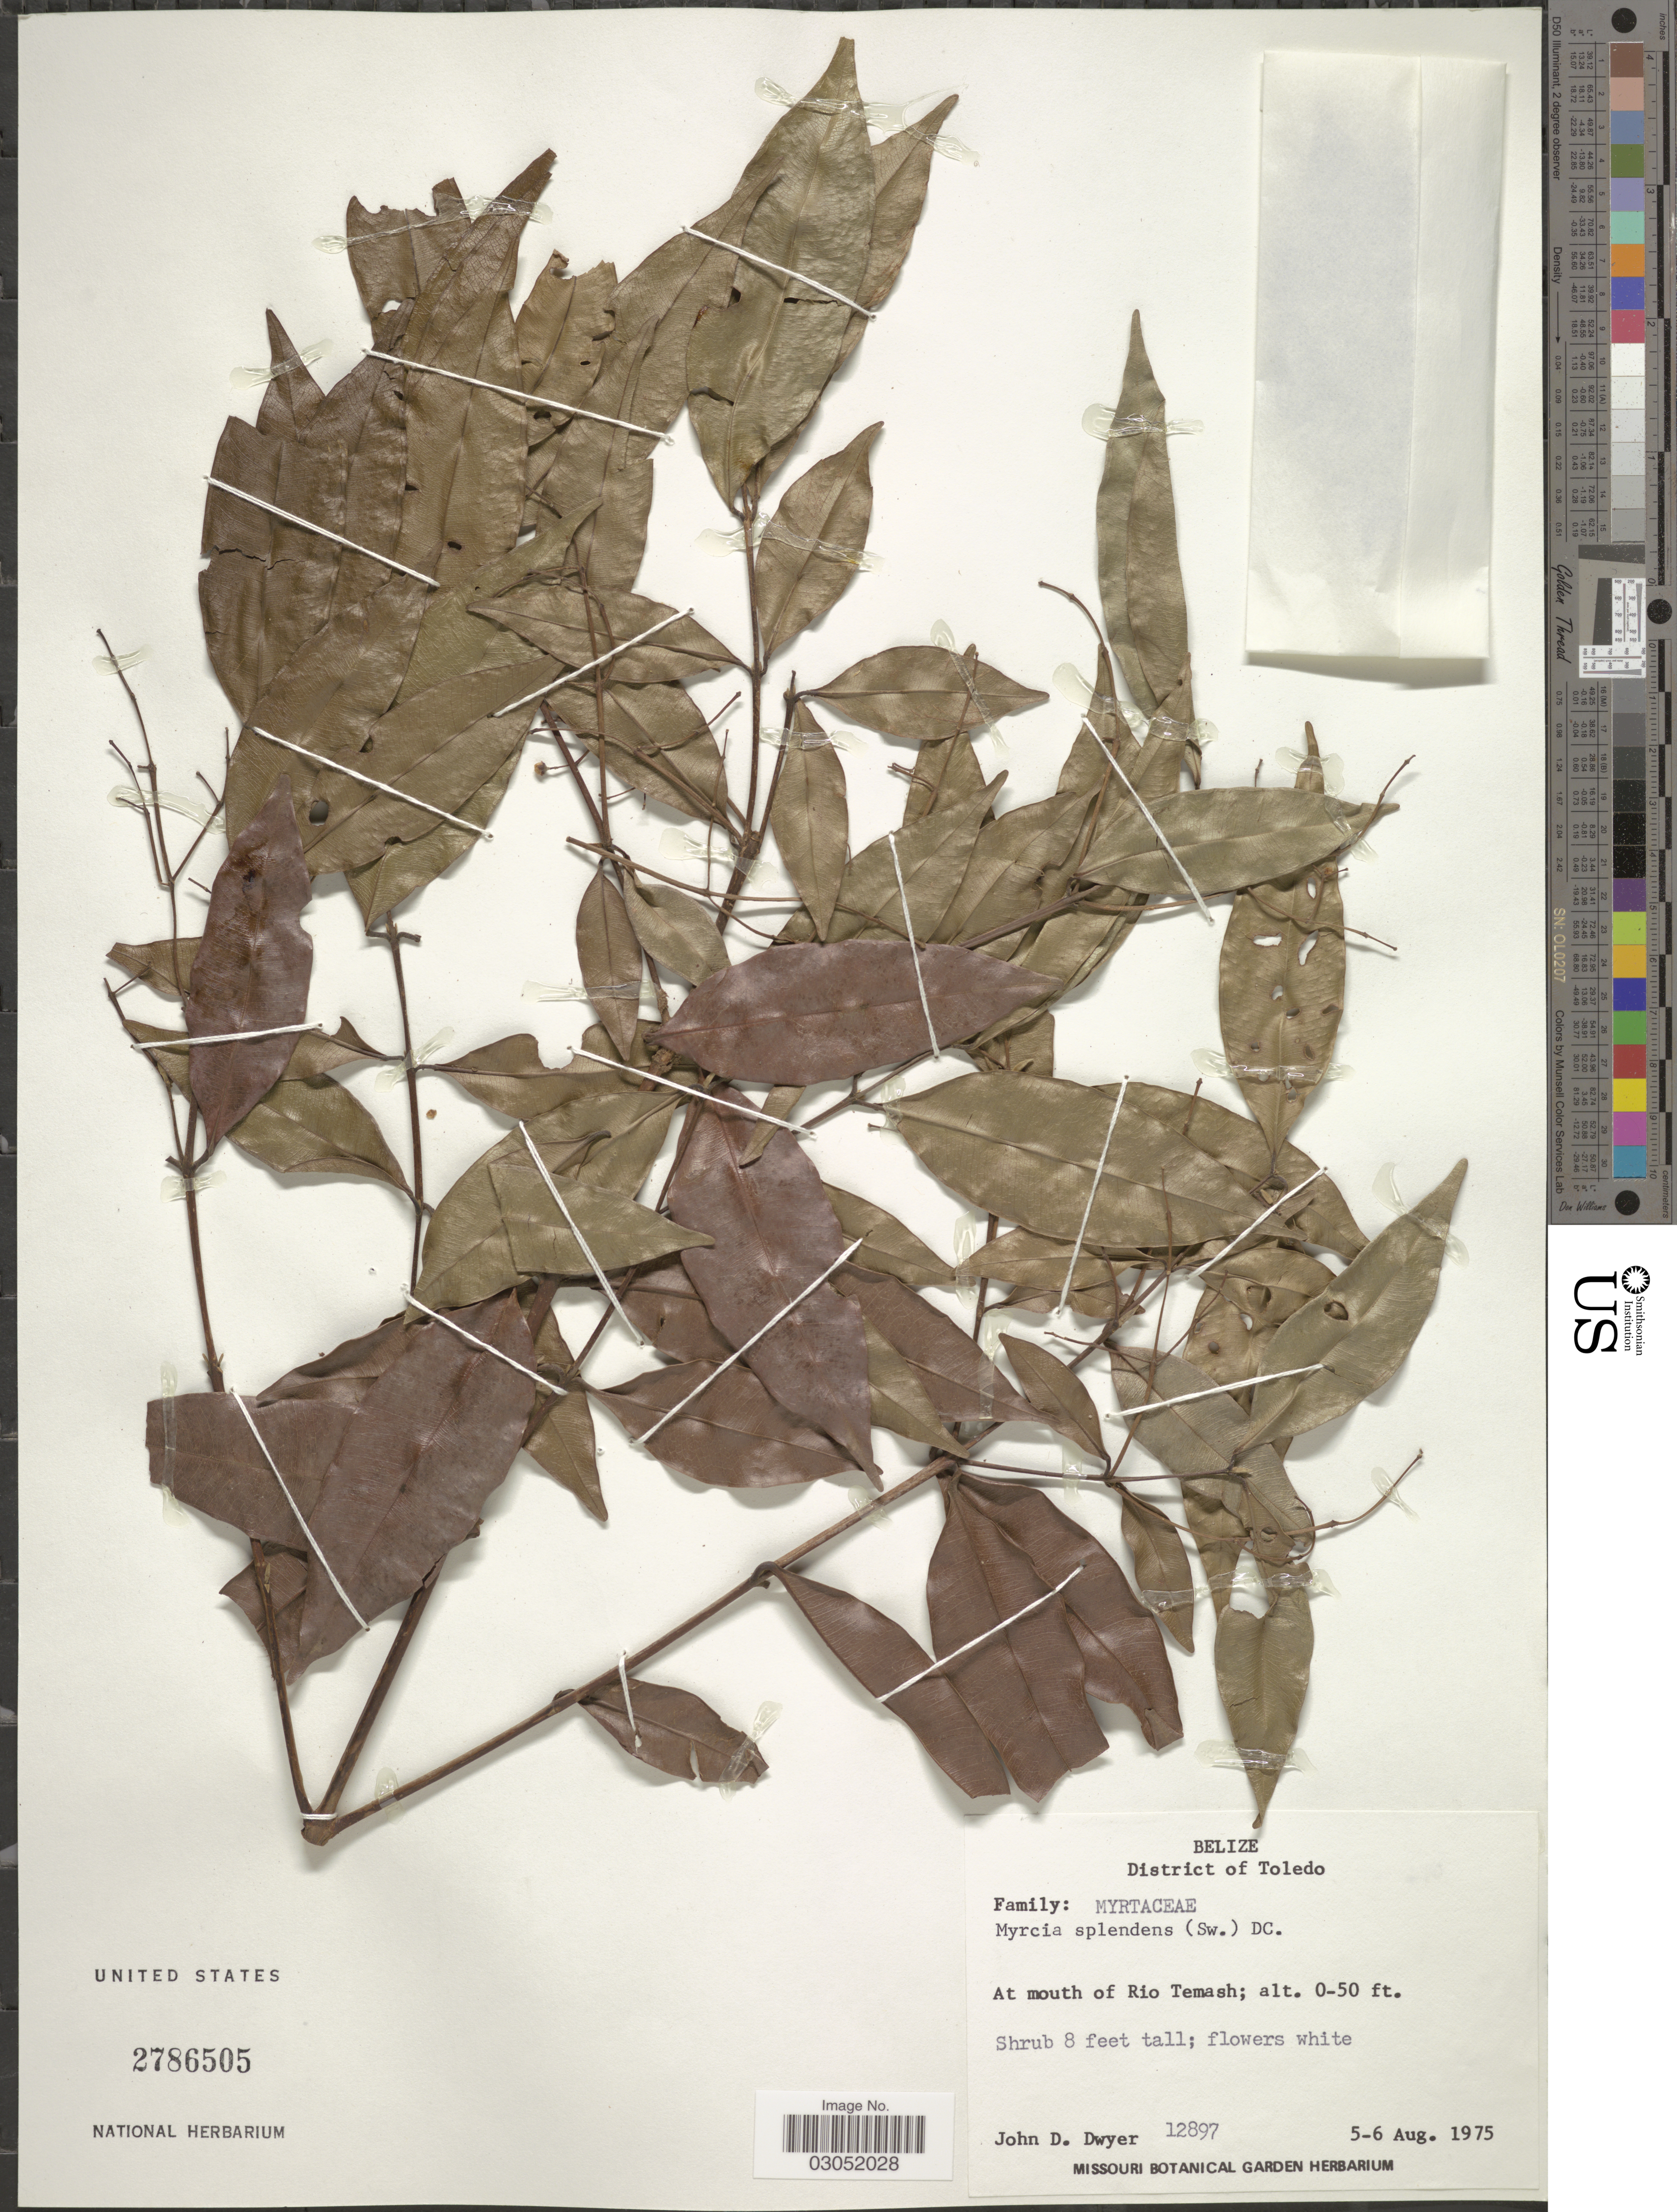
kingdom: Plantae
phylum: Tracheophyta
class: Magnoliopsida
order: Myrtales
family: Myrtaceae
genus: Myrcia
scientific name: Myrcia splendens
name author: (Sw.) DC.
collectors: J. D. Dwyer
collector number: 12897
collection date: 1975-08-05/1975-08-06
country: Belize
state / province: Toledo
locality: District of Toledo. At mouth of Rio Temash.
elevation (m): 0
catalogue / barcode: US 2786505